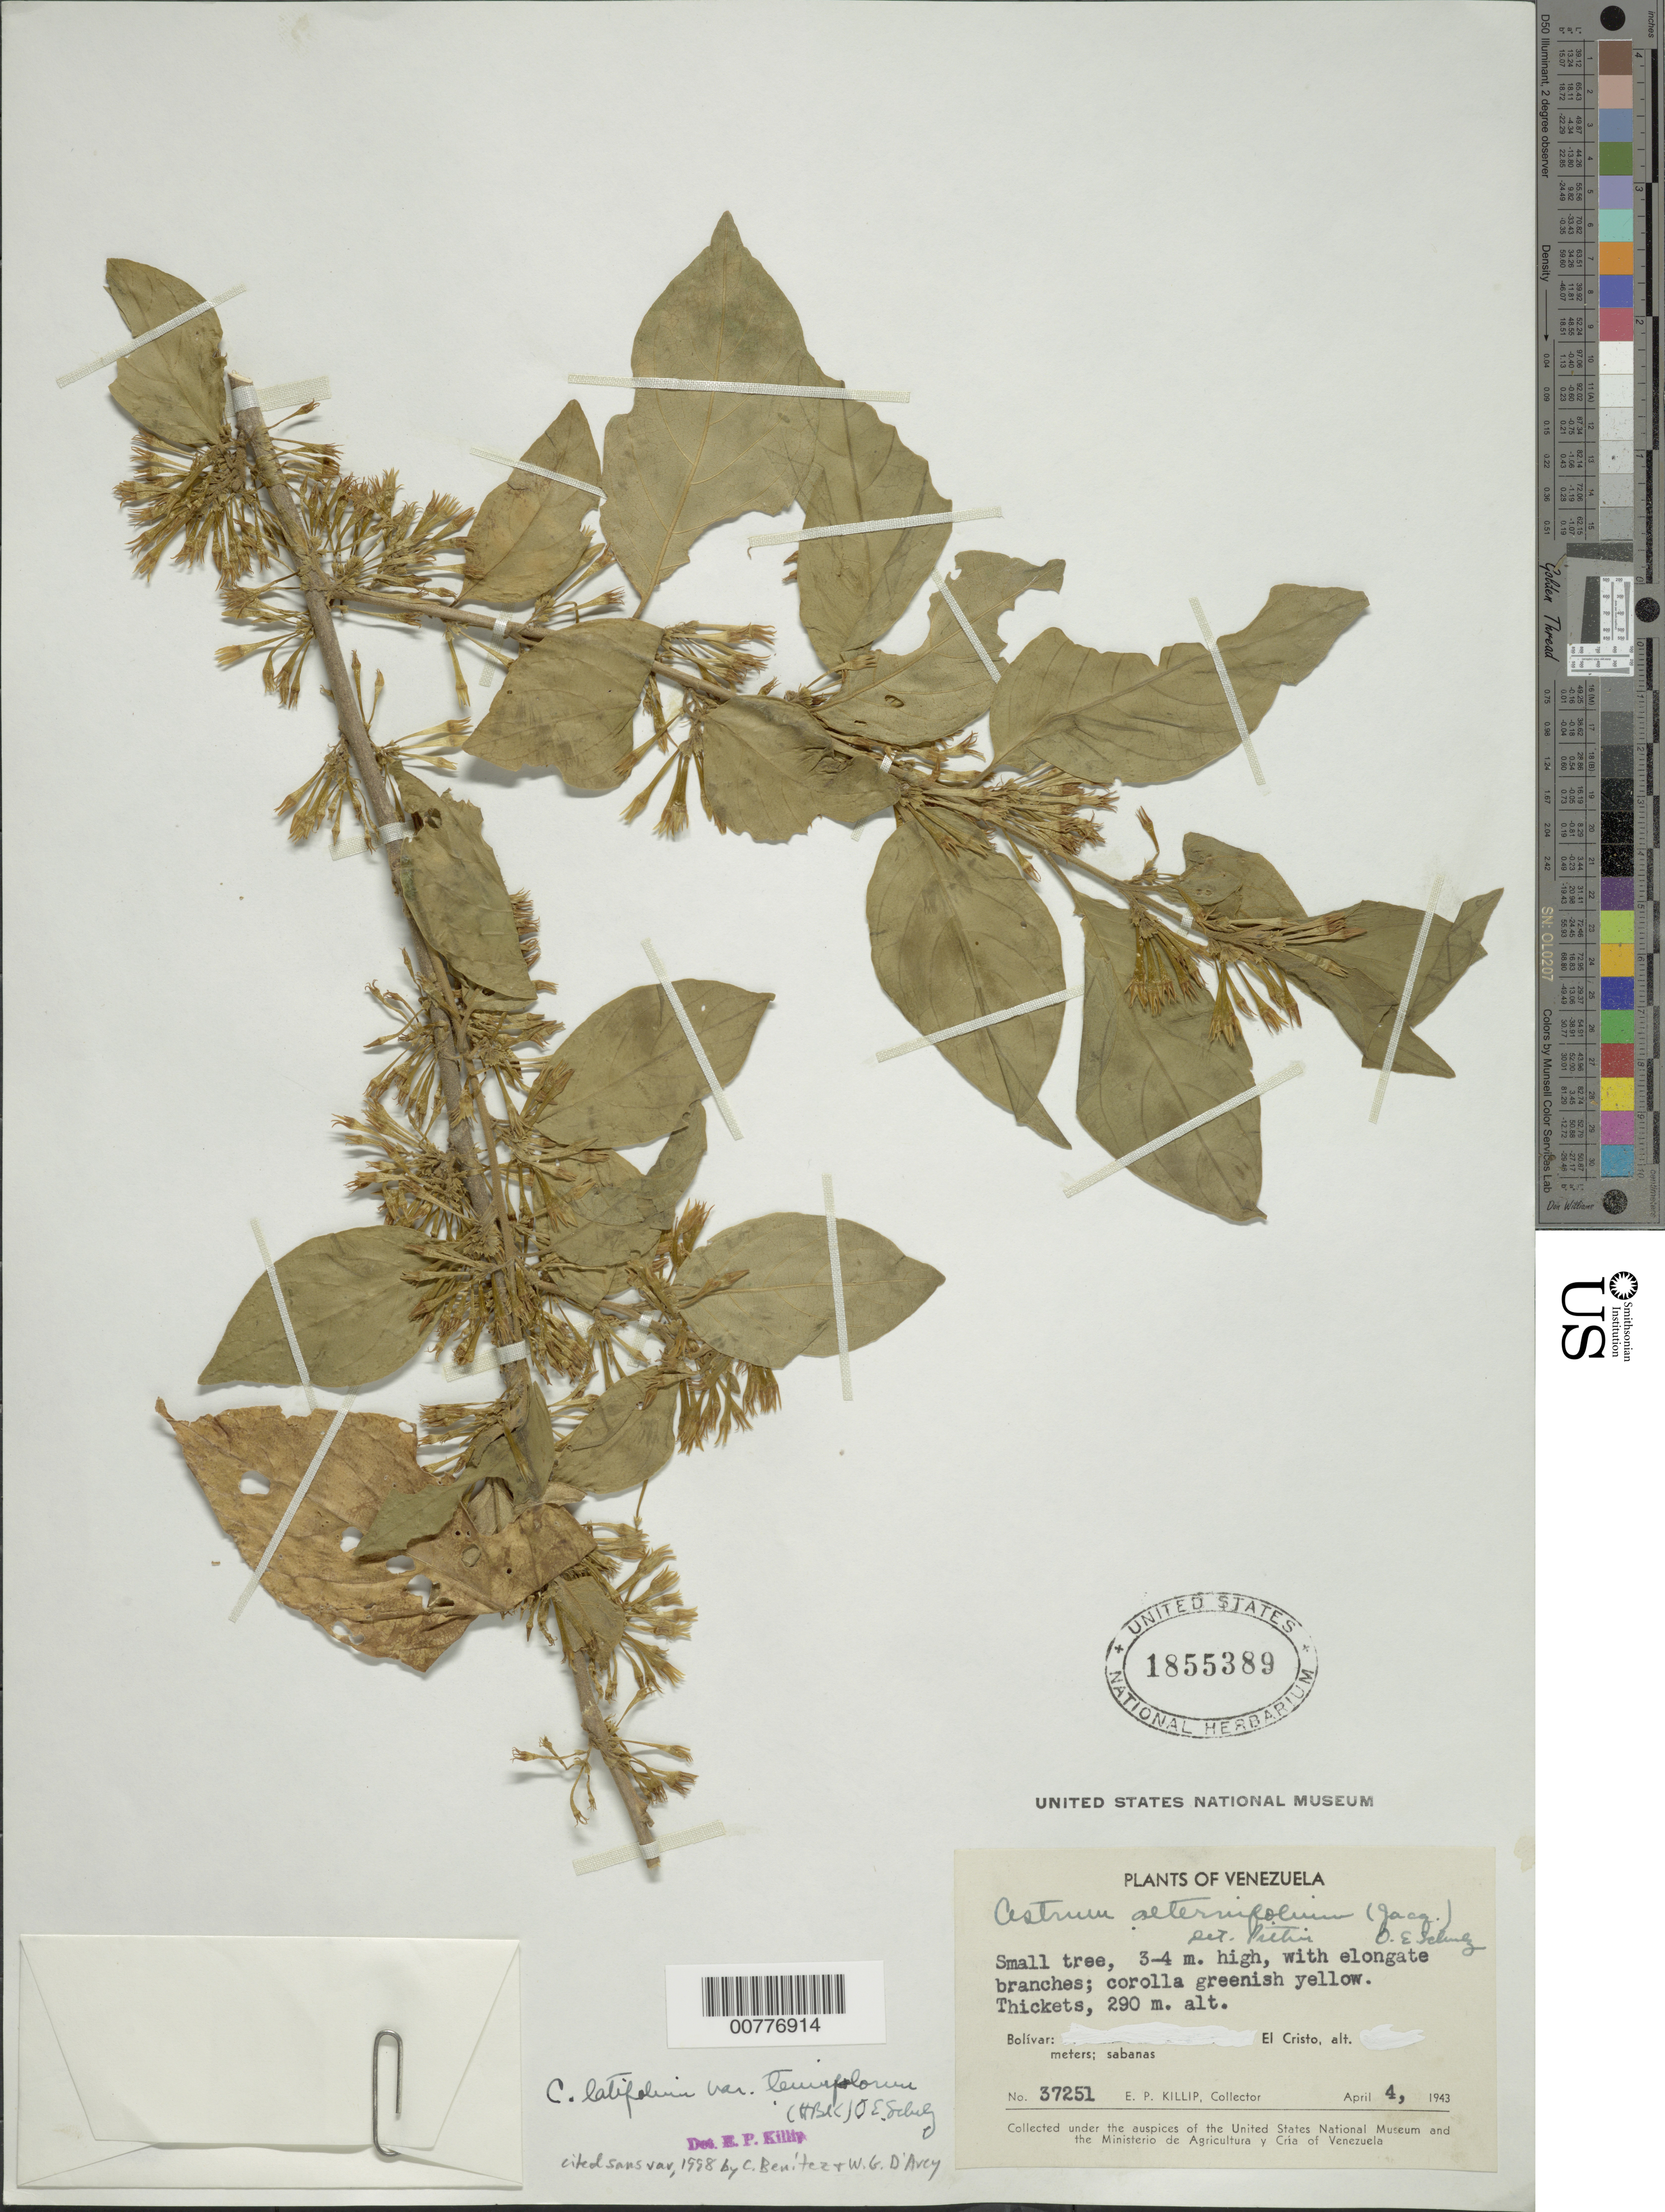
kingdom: Plantae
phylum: Tracheophyta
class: Magnoliopsida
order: Solanales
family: Solanaceae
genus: Cestrum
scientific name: Cestrum latifolium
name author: Lam.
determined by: D'Arcy, W. G.; Benítez, C. E.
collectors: E. P. Killip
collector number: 37251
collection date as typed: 4-Apr-43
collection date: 1943-04-04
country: Venezuela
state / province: Bolívar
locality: El Cristo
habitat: Savanna; thickets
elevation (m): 290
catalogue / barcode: US 1855389